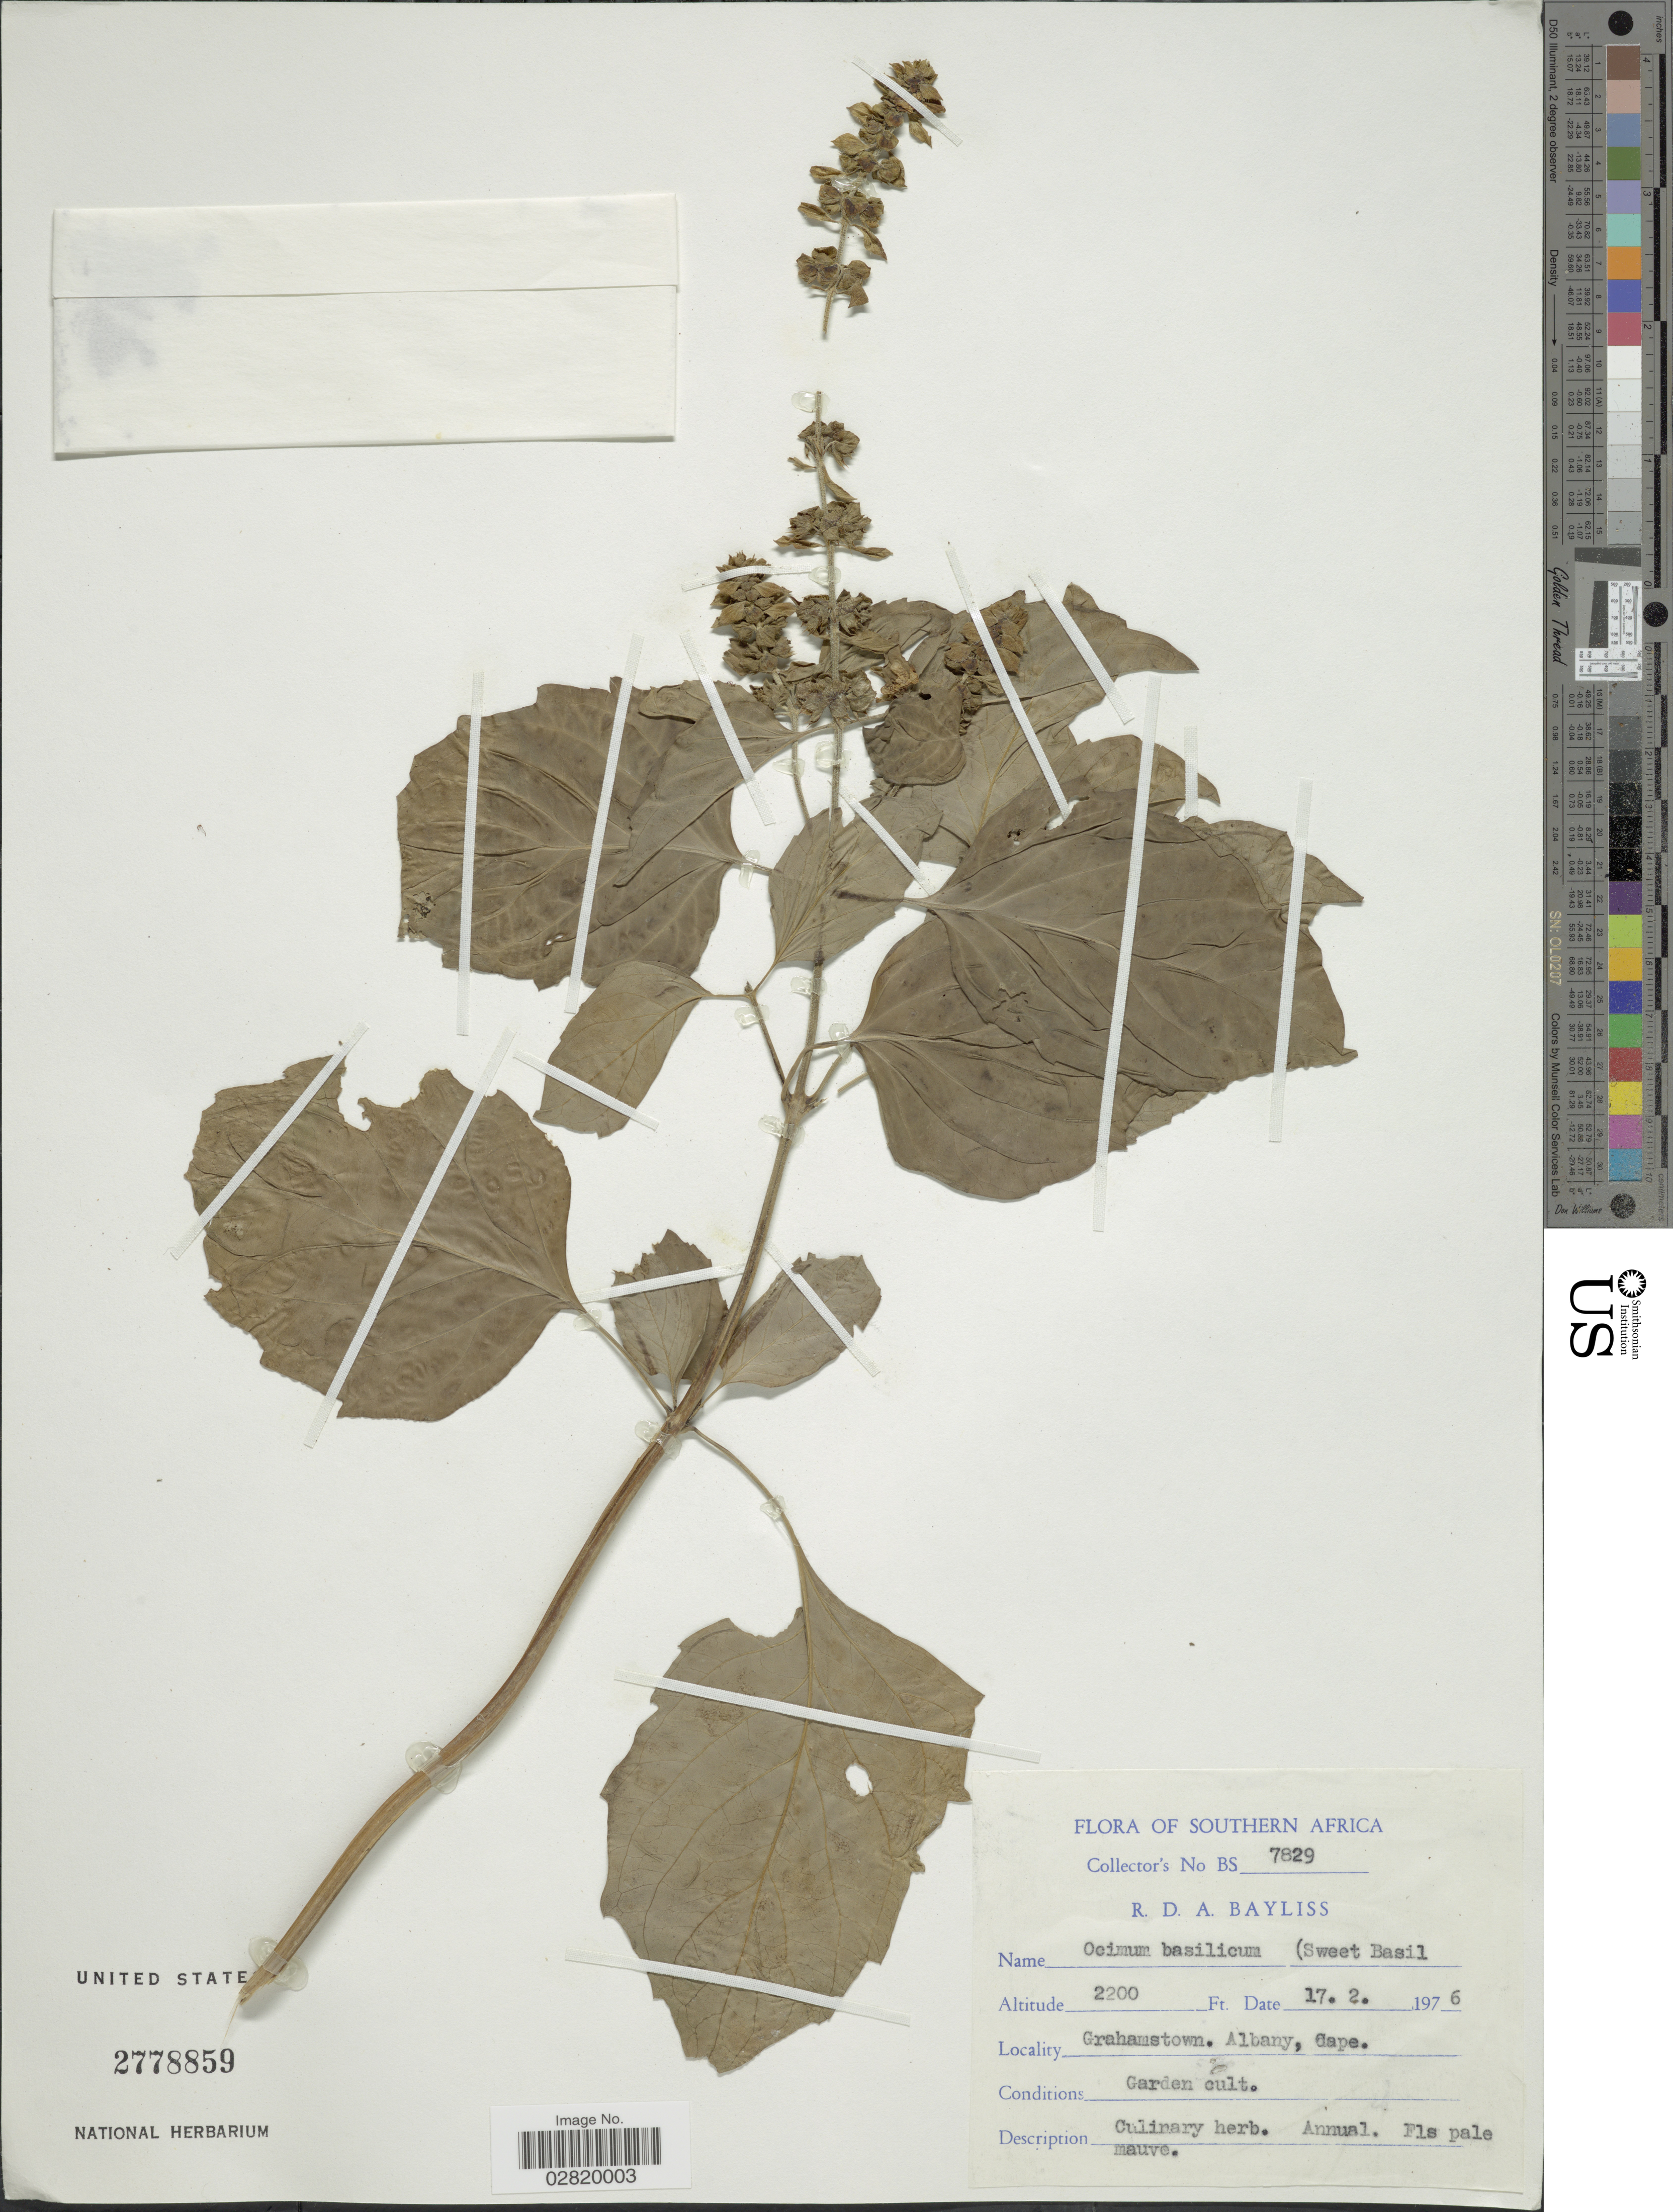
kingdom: Plantae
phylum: Tracheophyta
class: Magnoliopsida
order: Lamiales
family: Lamiaceae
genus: Ocimum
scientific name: Ocimum basilicum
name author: L.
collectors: R. Bayliss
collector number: BS7829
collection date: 1976-02-17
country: South Africa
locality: Southern Africa, Grahamstown, Albany, Cape.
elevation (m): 671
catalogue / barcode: US 2778859